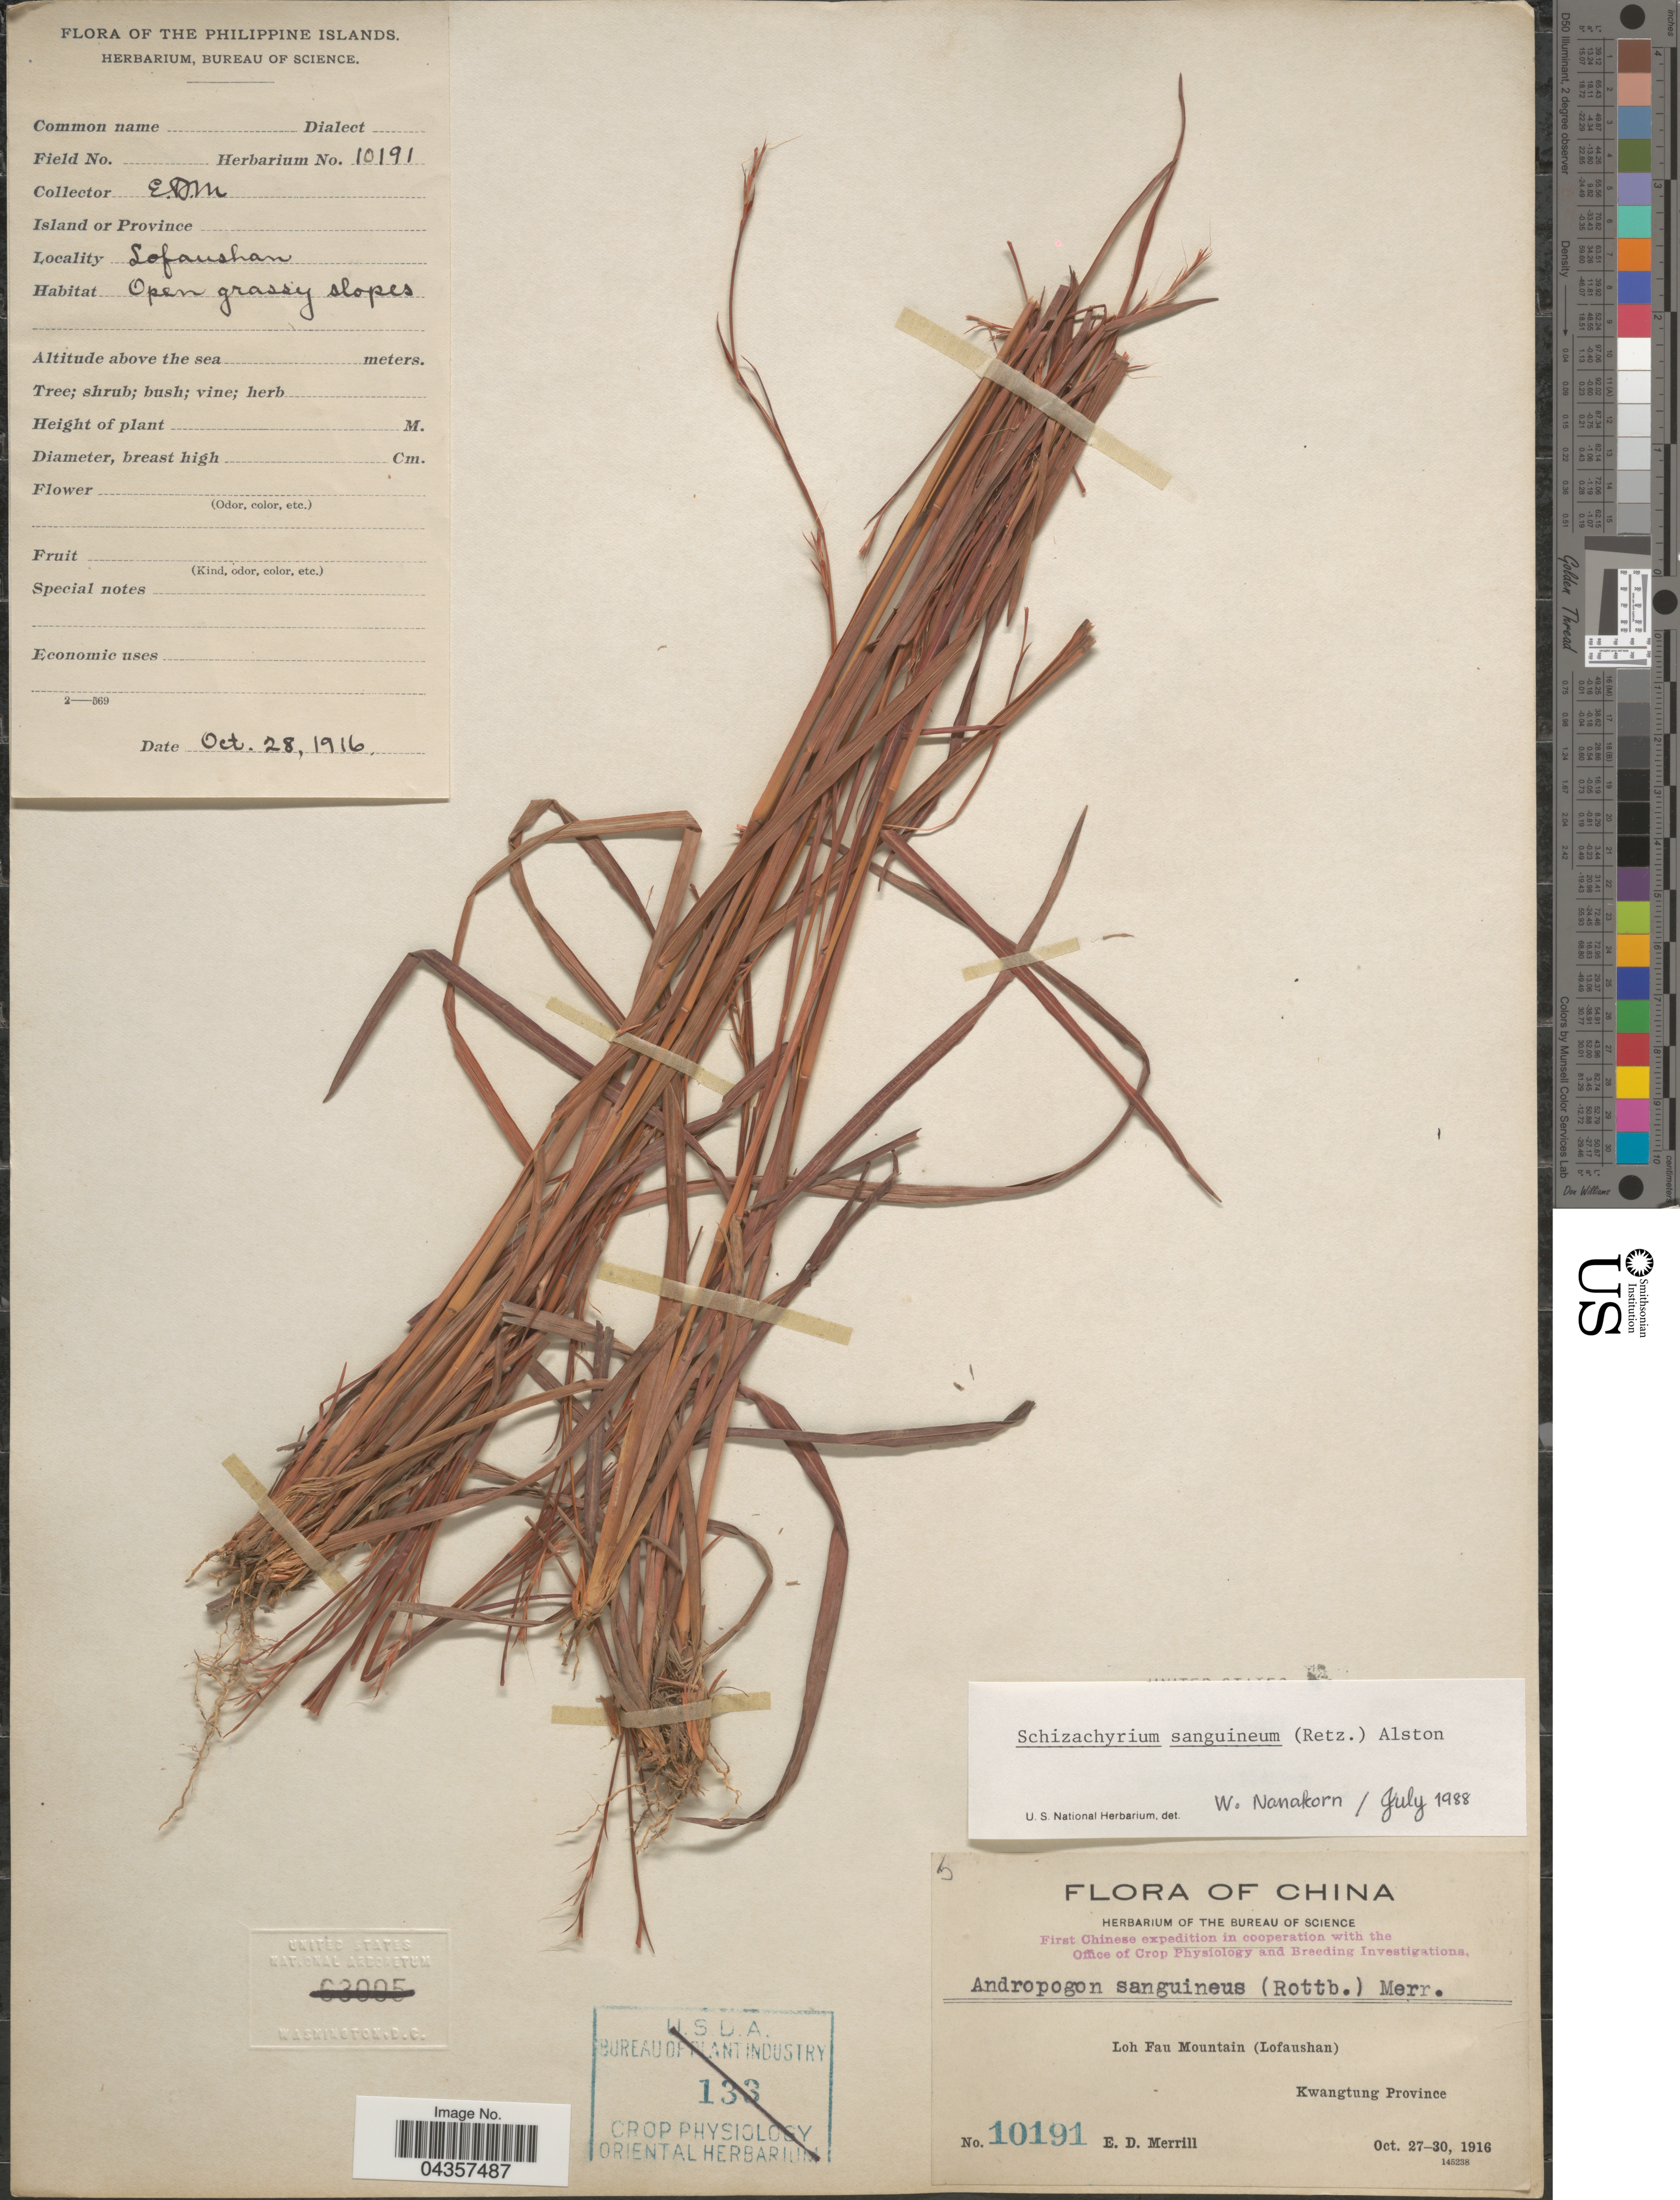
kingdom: Plantae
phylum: Tracheophyta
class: Liliopsida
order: Poales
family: Poaceae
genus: Schizachyrium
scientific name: Schizachyrium sanguineum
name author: (Retz.) Alston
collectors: E. D. Merrill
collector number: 10191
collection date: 1916-10-30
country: China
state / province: Guangdong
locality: Loh Fau Mountain (Lafaushan). Kwangtung Province.